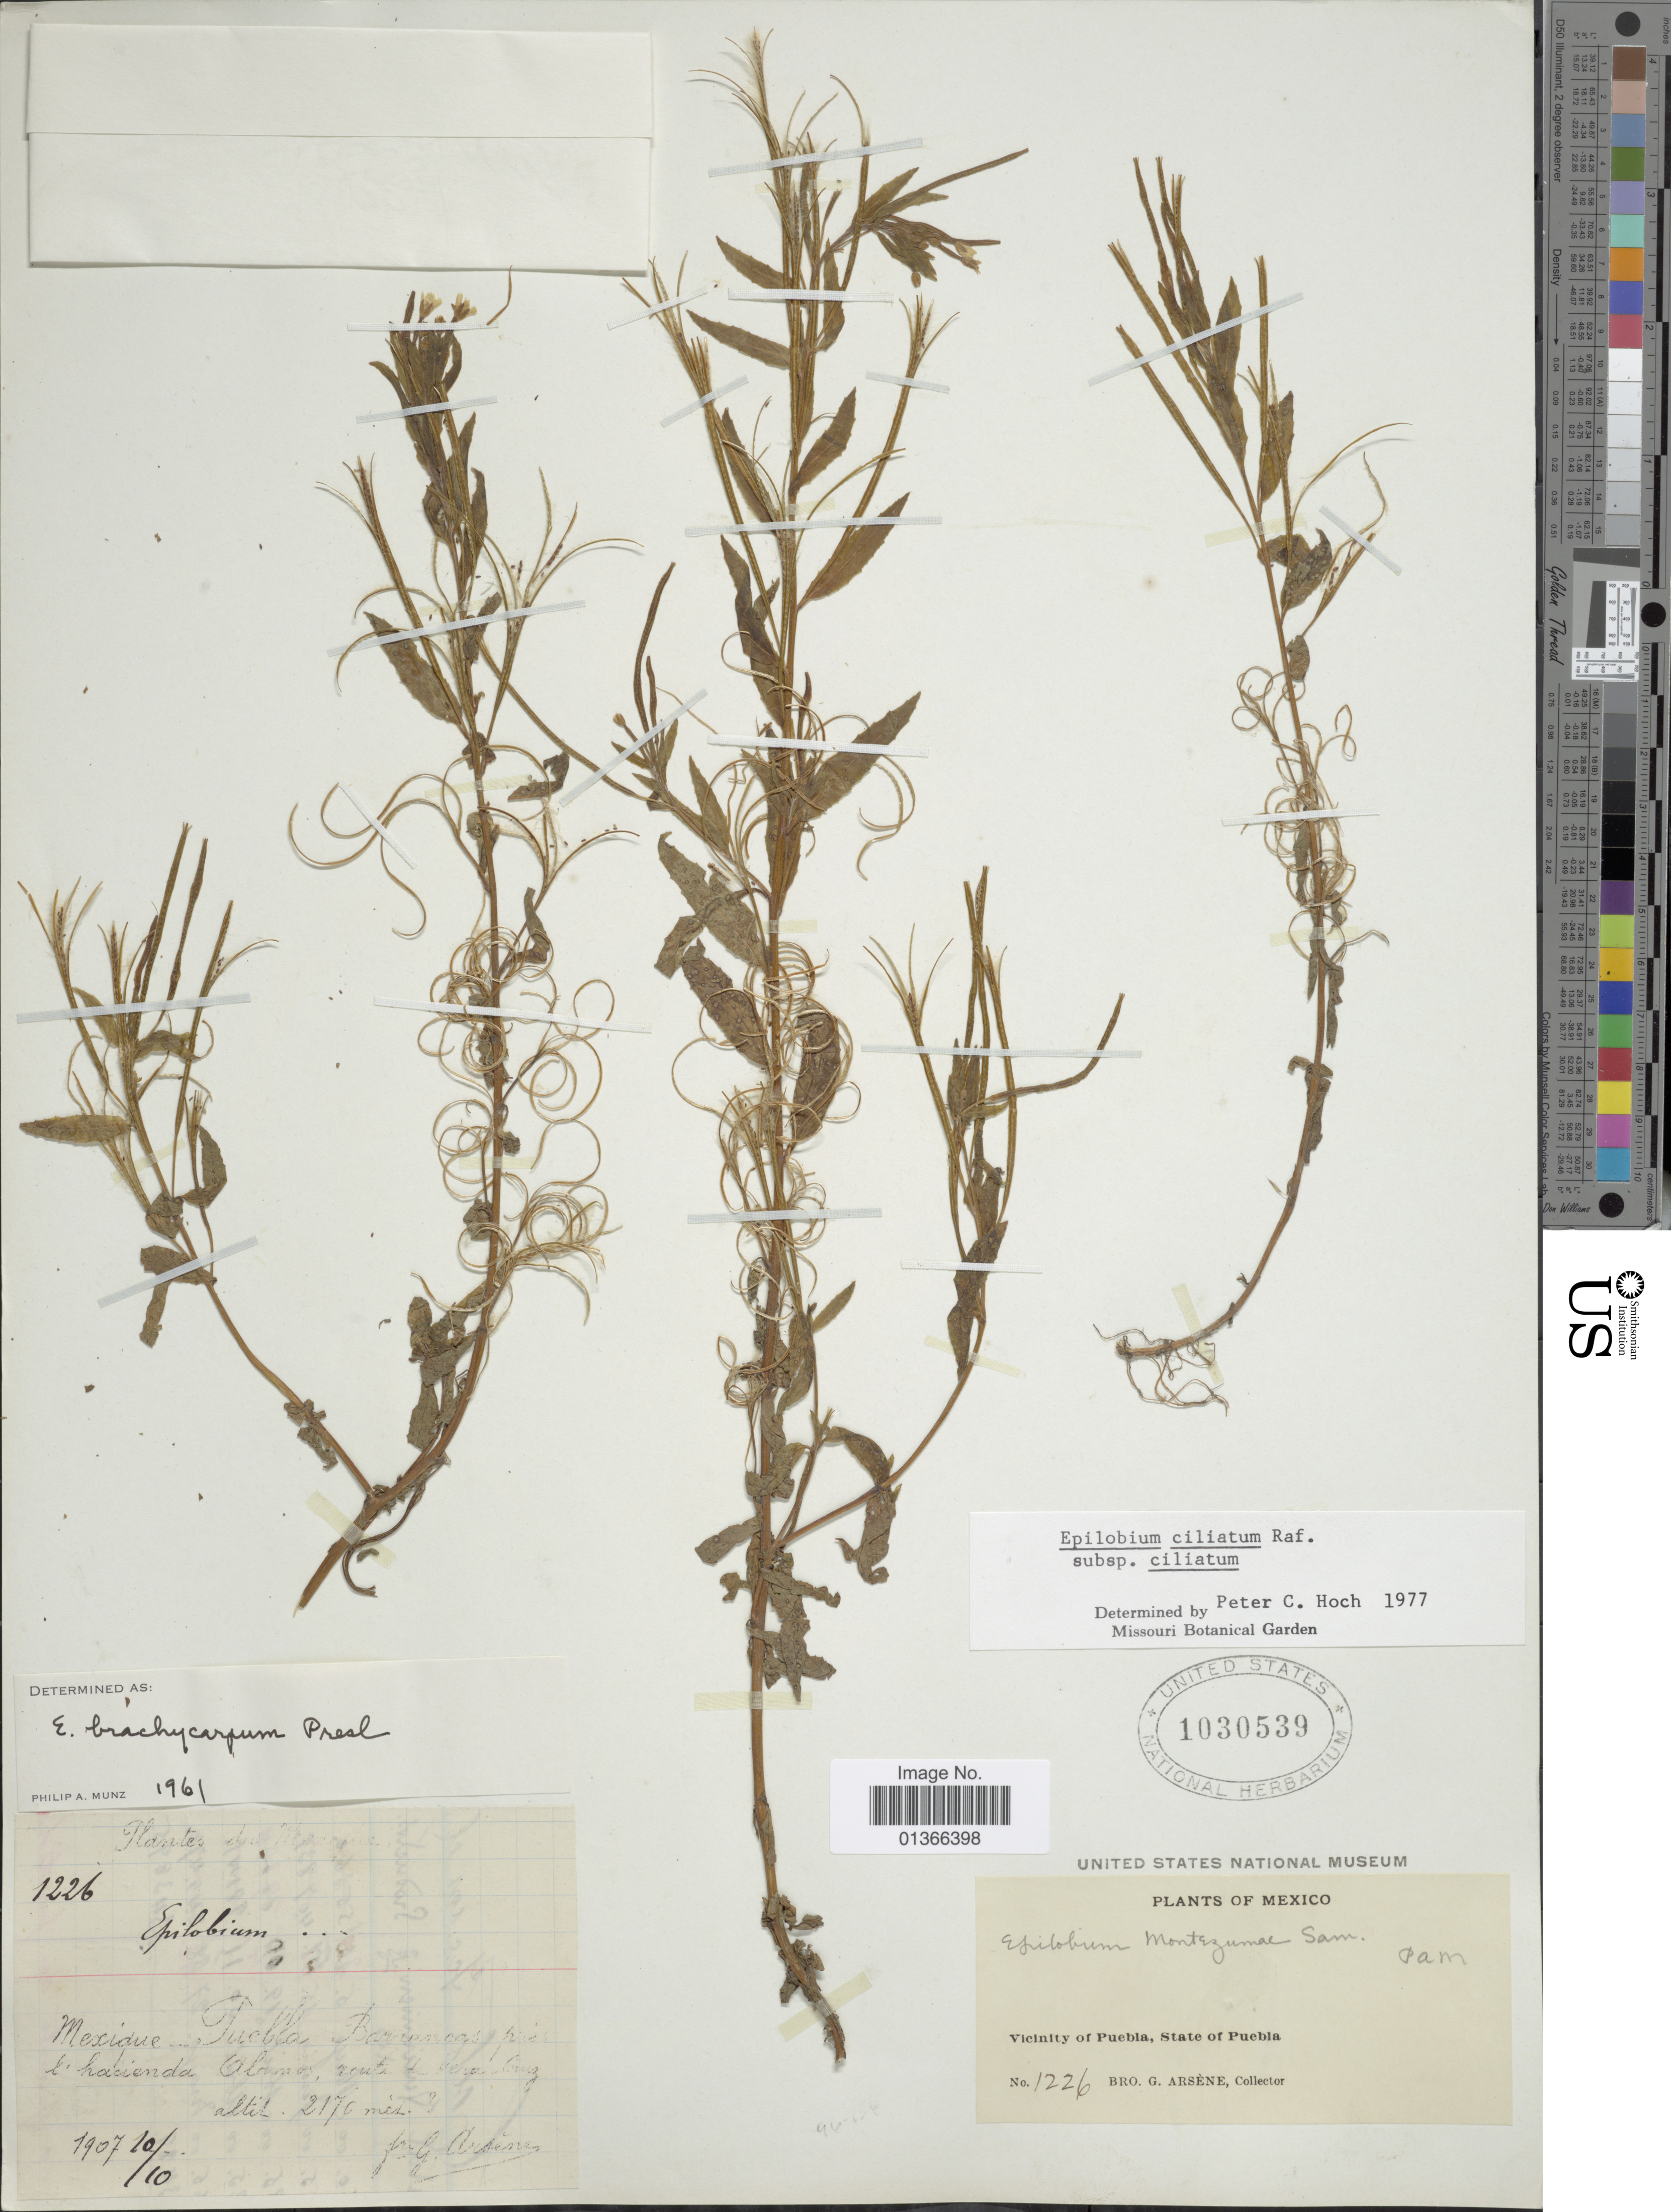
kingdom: Plantae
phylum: Tracheophyta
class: Magnoliopsida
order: Myrtales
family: Onagraceae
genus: Epilobium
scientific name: Epilobium ciliatum subsp. ciliatum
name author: Raf.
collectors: Bro. G. Arsène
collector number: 1226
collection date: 1907-10-10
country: Mexico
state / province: Puebla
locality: Vicinity of Puebla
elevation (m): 2170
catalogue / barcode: US 1030539